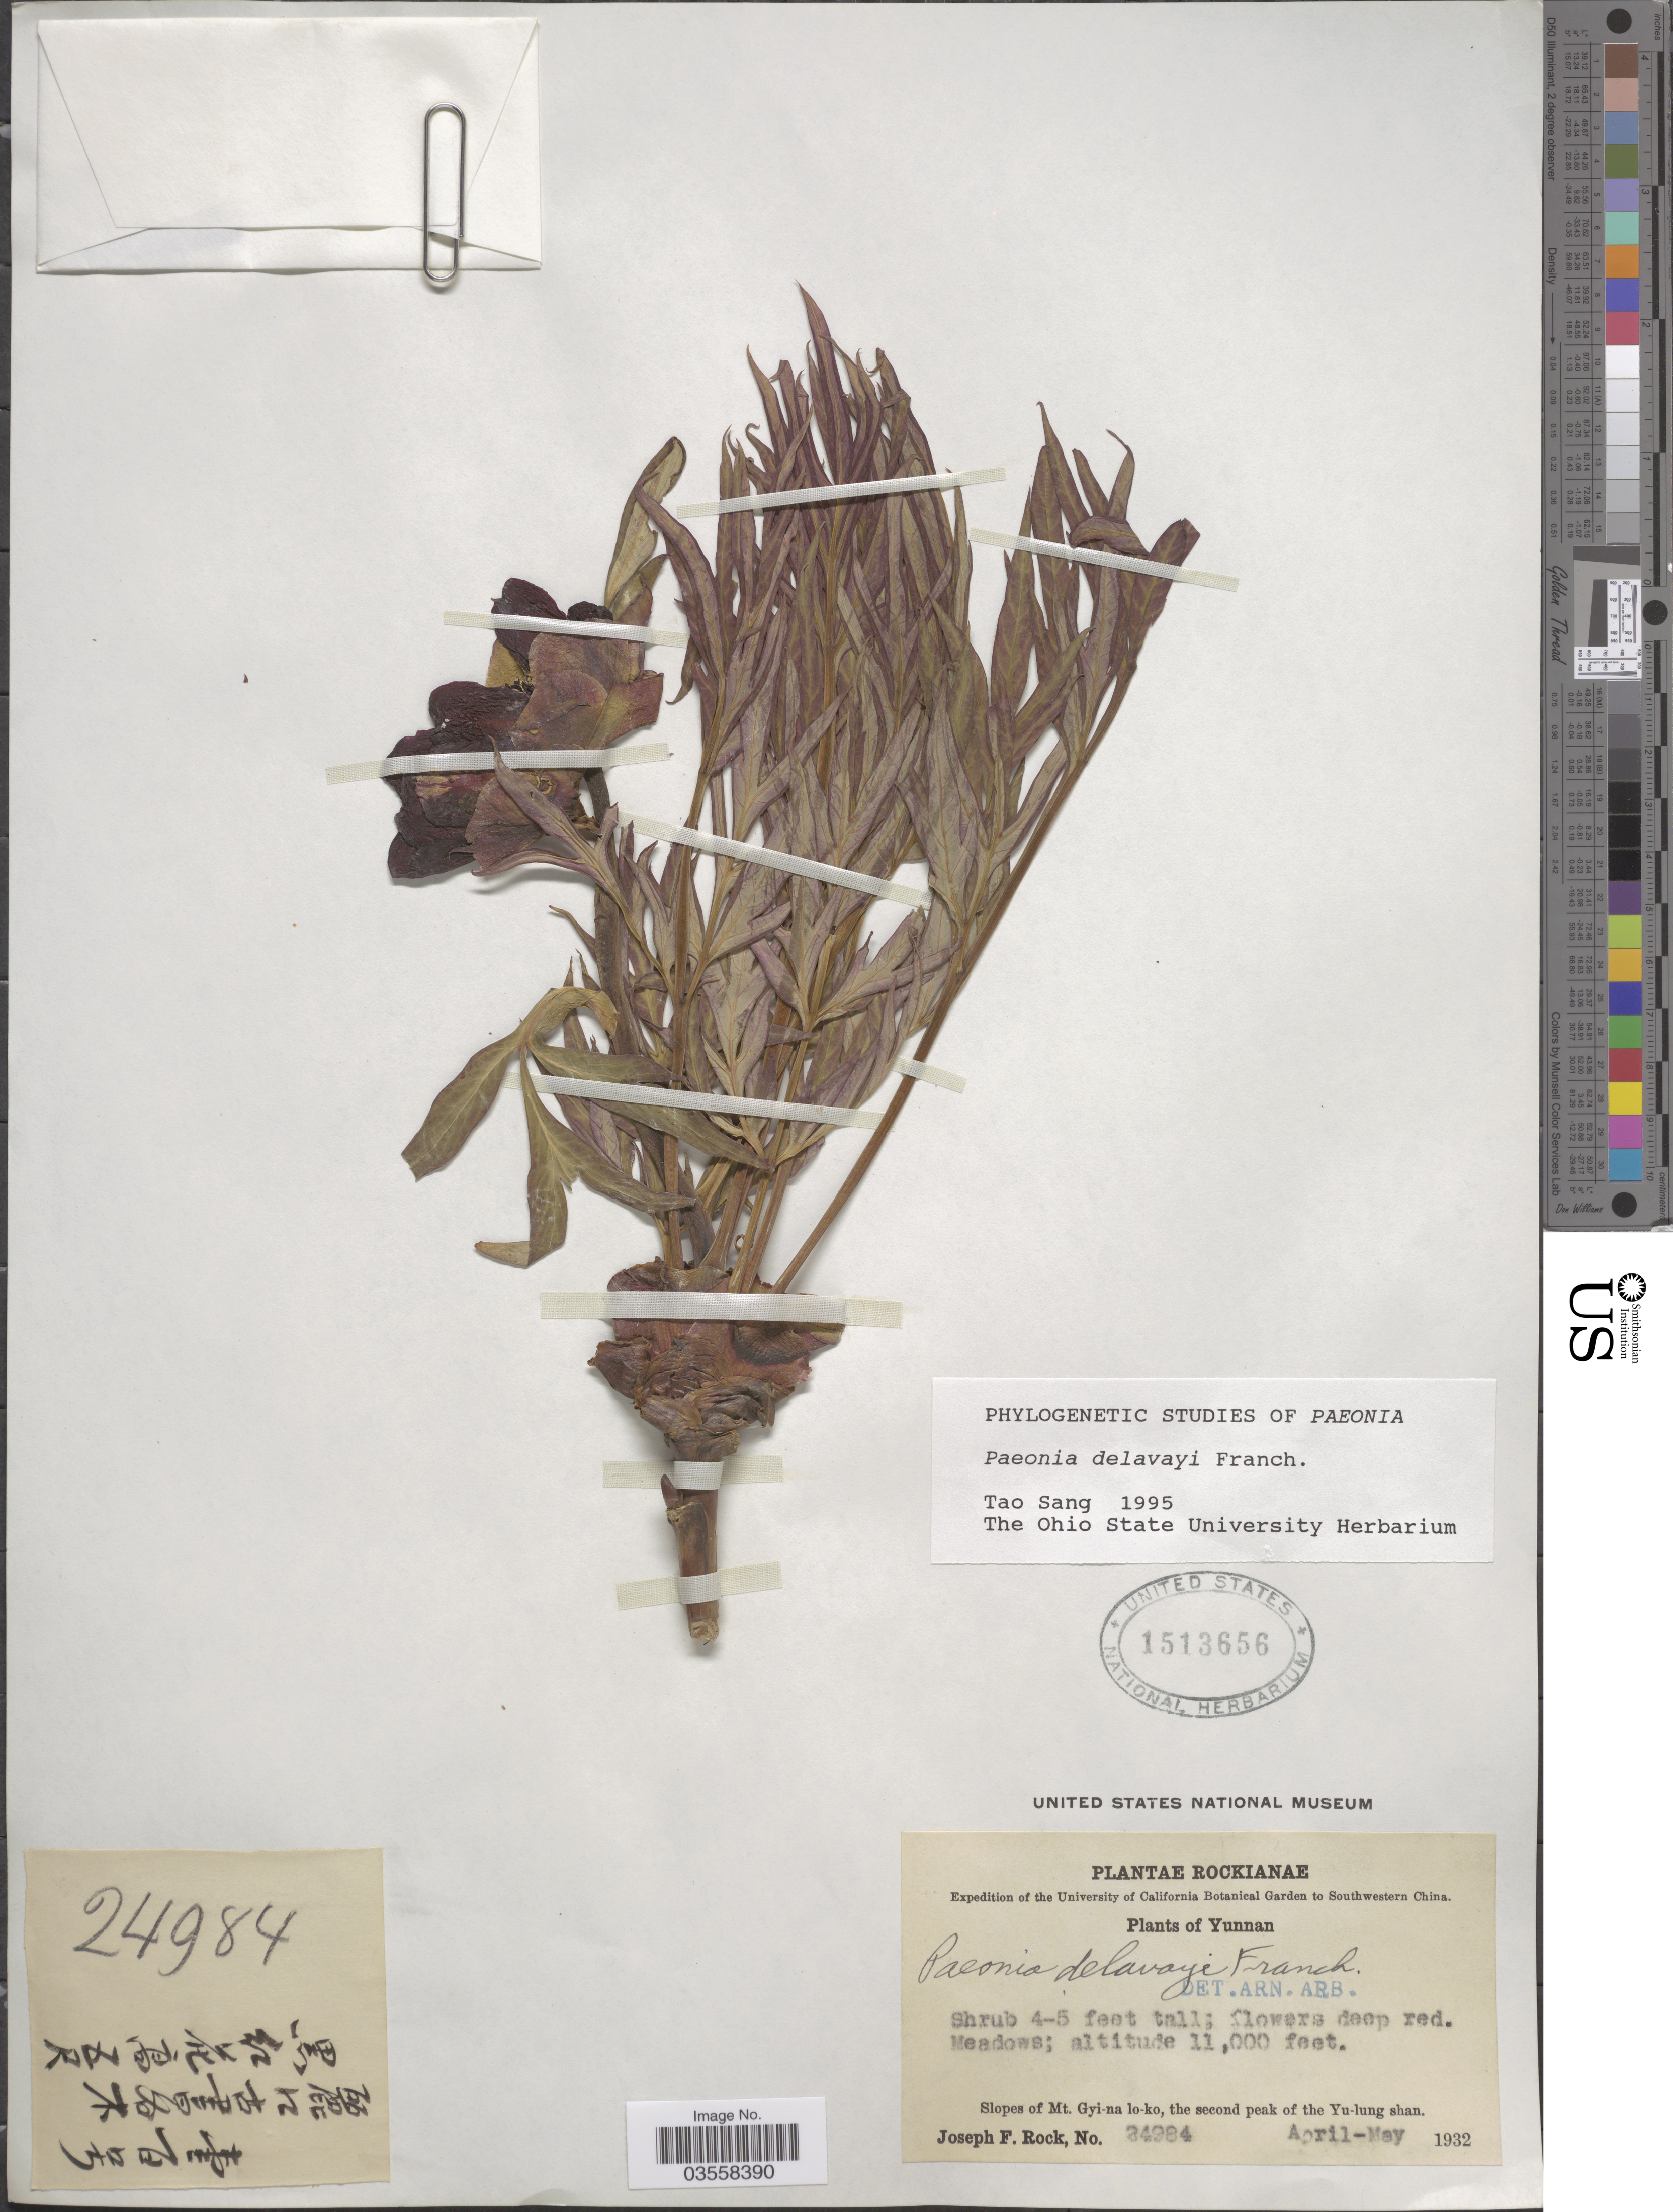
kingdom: Plantae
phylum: Tracheophyta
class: Magnoliopsida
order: Saxifragales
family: Paeoniaceae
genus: Paeonia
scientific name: Paeonia delavayi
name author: Franch.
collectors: J. F. Rock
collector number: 24984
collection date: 1932-04/1932-05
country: China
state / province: Yunnan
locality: Southwestern China. Slopes of Mt. Gyi-na lo-ko, the second peak of the Yu-lung shan.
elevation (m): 3353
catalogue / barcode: US 1513656